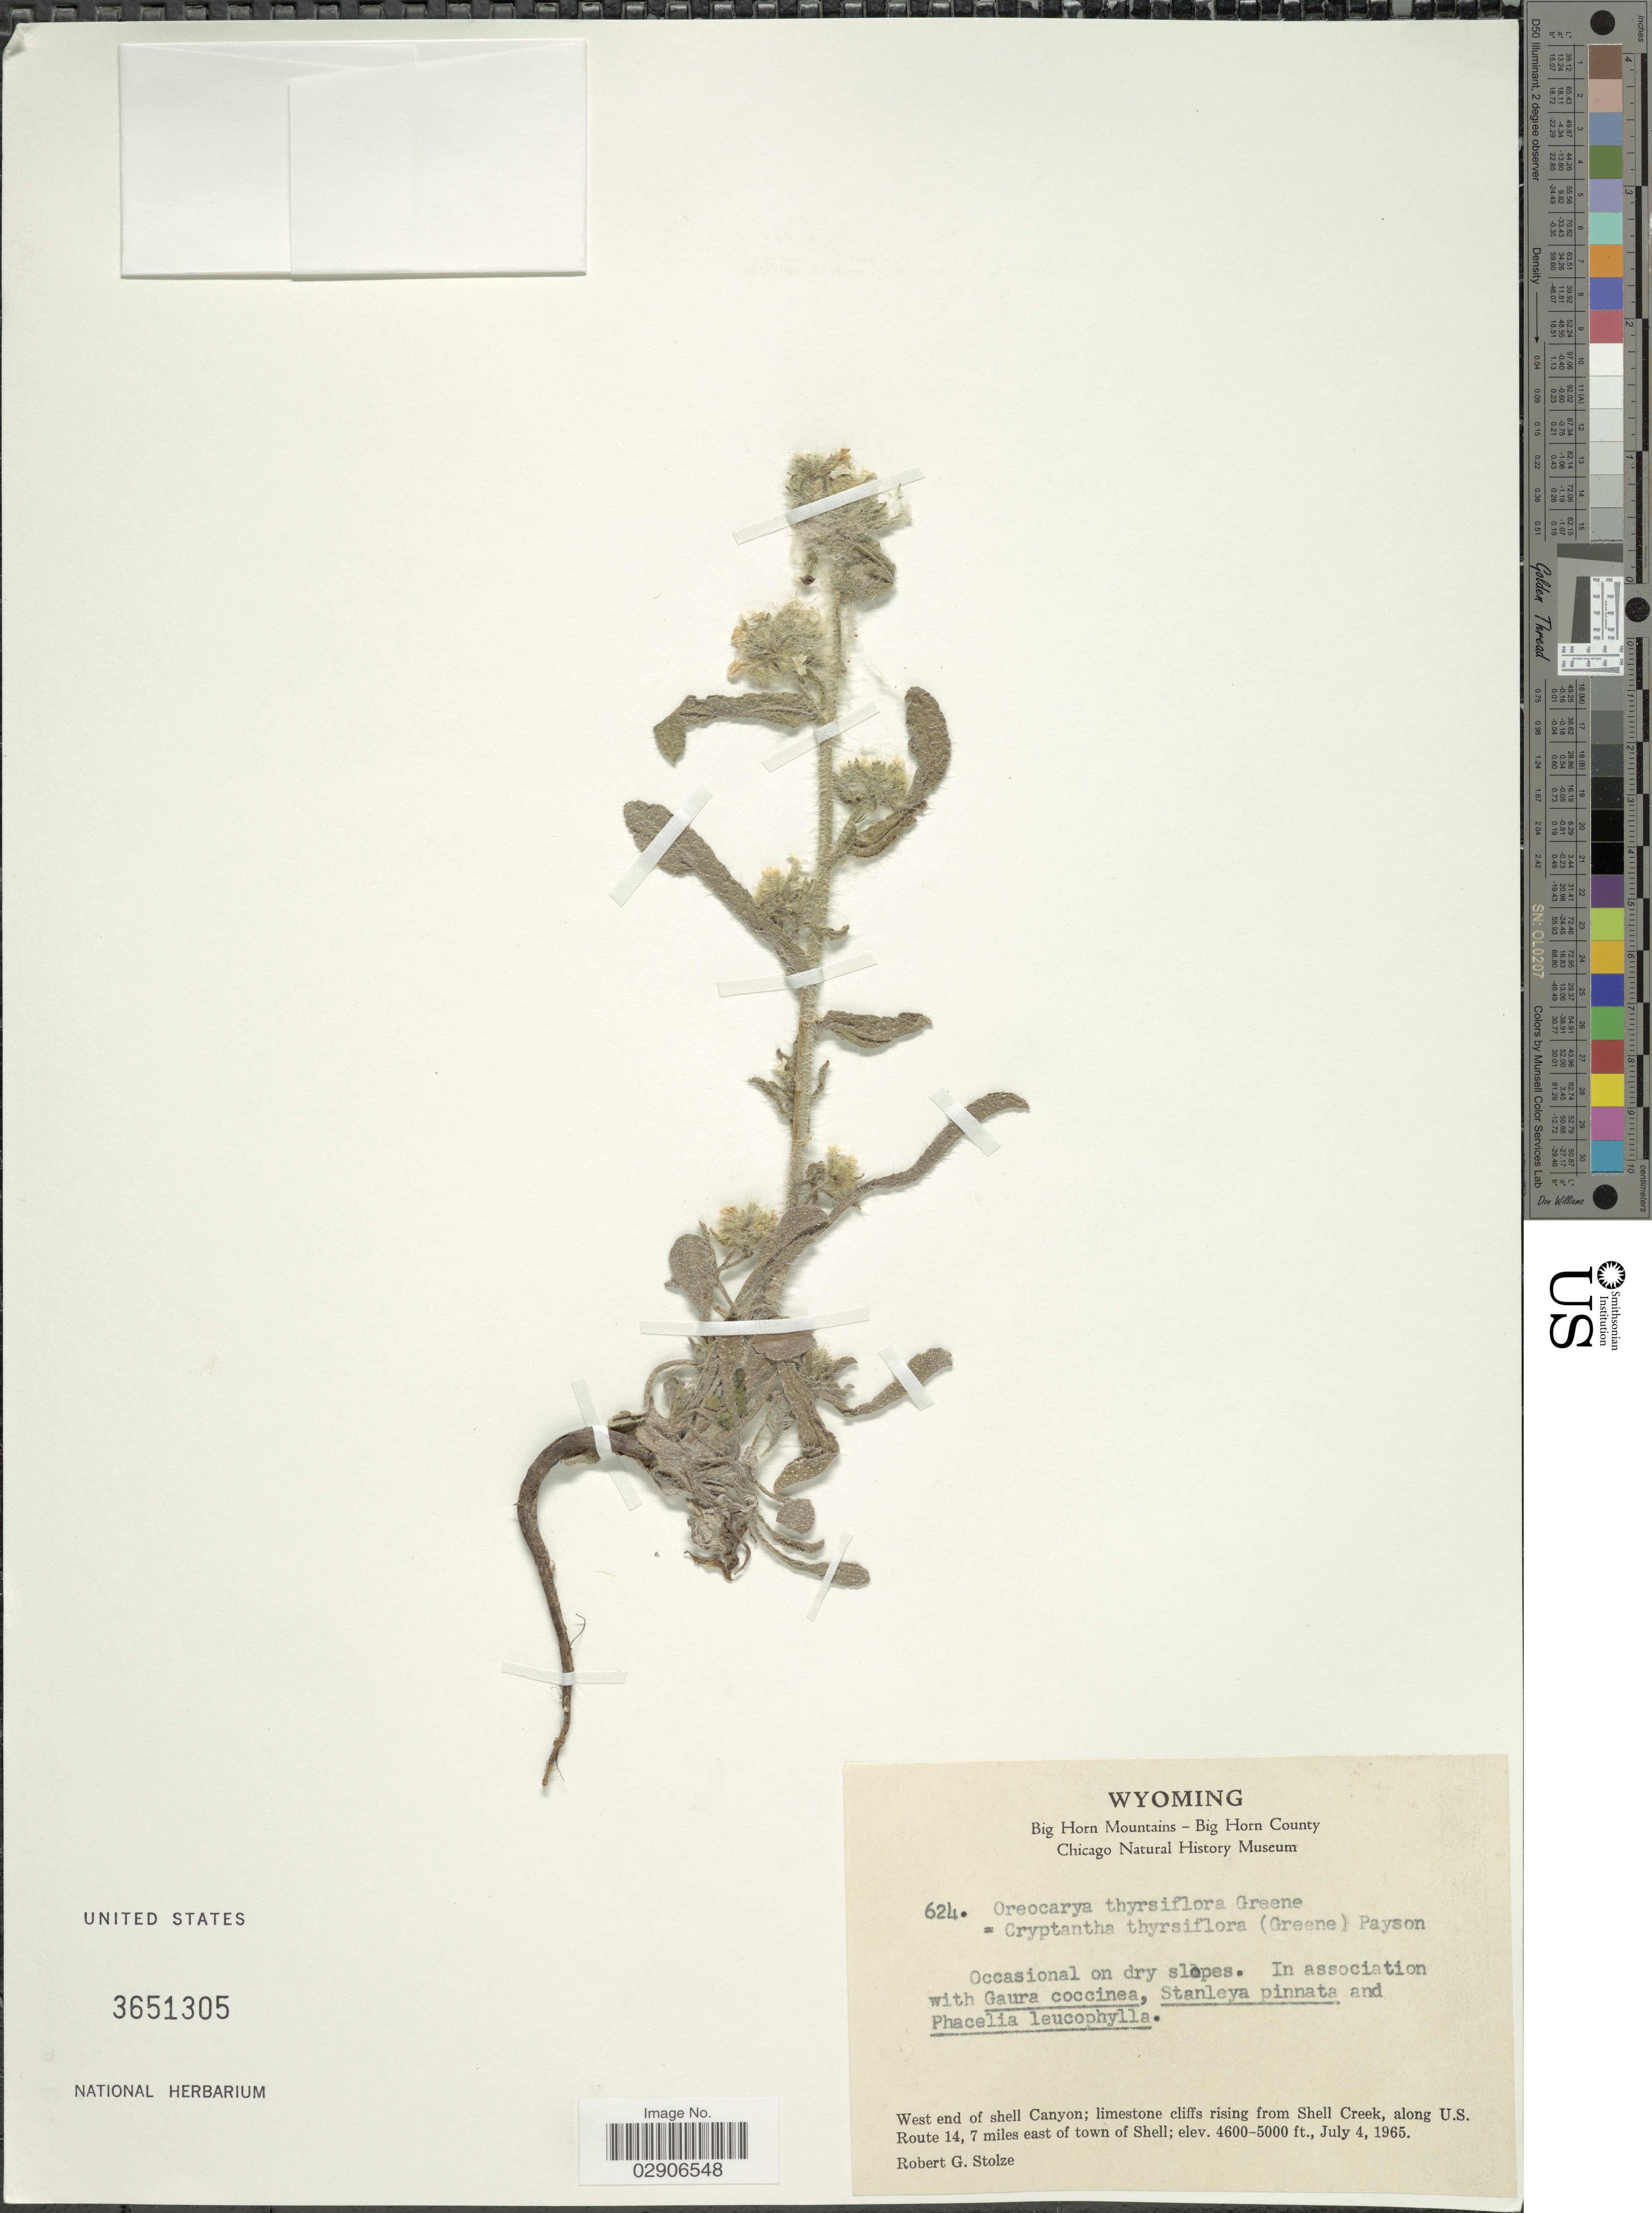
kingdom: Plantae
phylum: Tracheophyta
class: Magnoliopsida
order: Boraginales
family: Boraginaceae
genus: Oreocarya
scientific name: Oreocarya thyrsiflora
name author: Greene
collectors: R. G. Stolze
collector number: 624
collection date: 1965-07-04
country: United States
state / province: Wyoming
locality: West end shell of Canyon; limestone cliffs rising from Shell Creek, along U.S. Route 14,7 miles east of town of Shell. Big Horn Mountains - Big Horn County.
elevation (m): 1402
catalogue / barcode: US 3651305